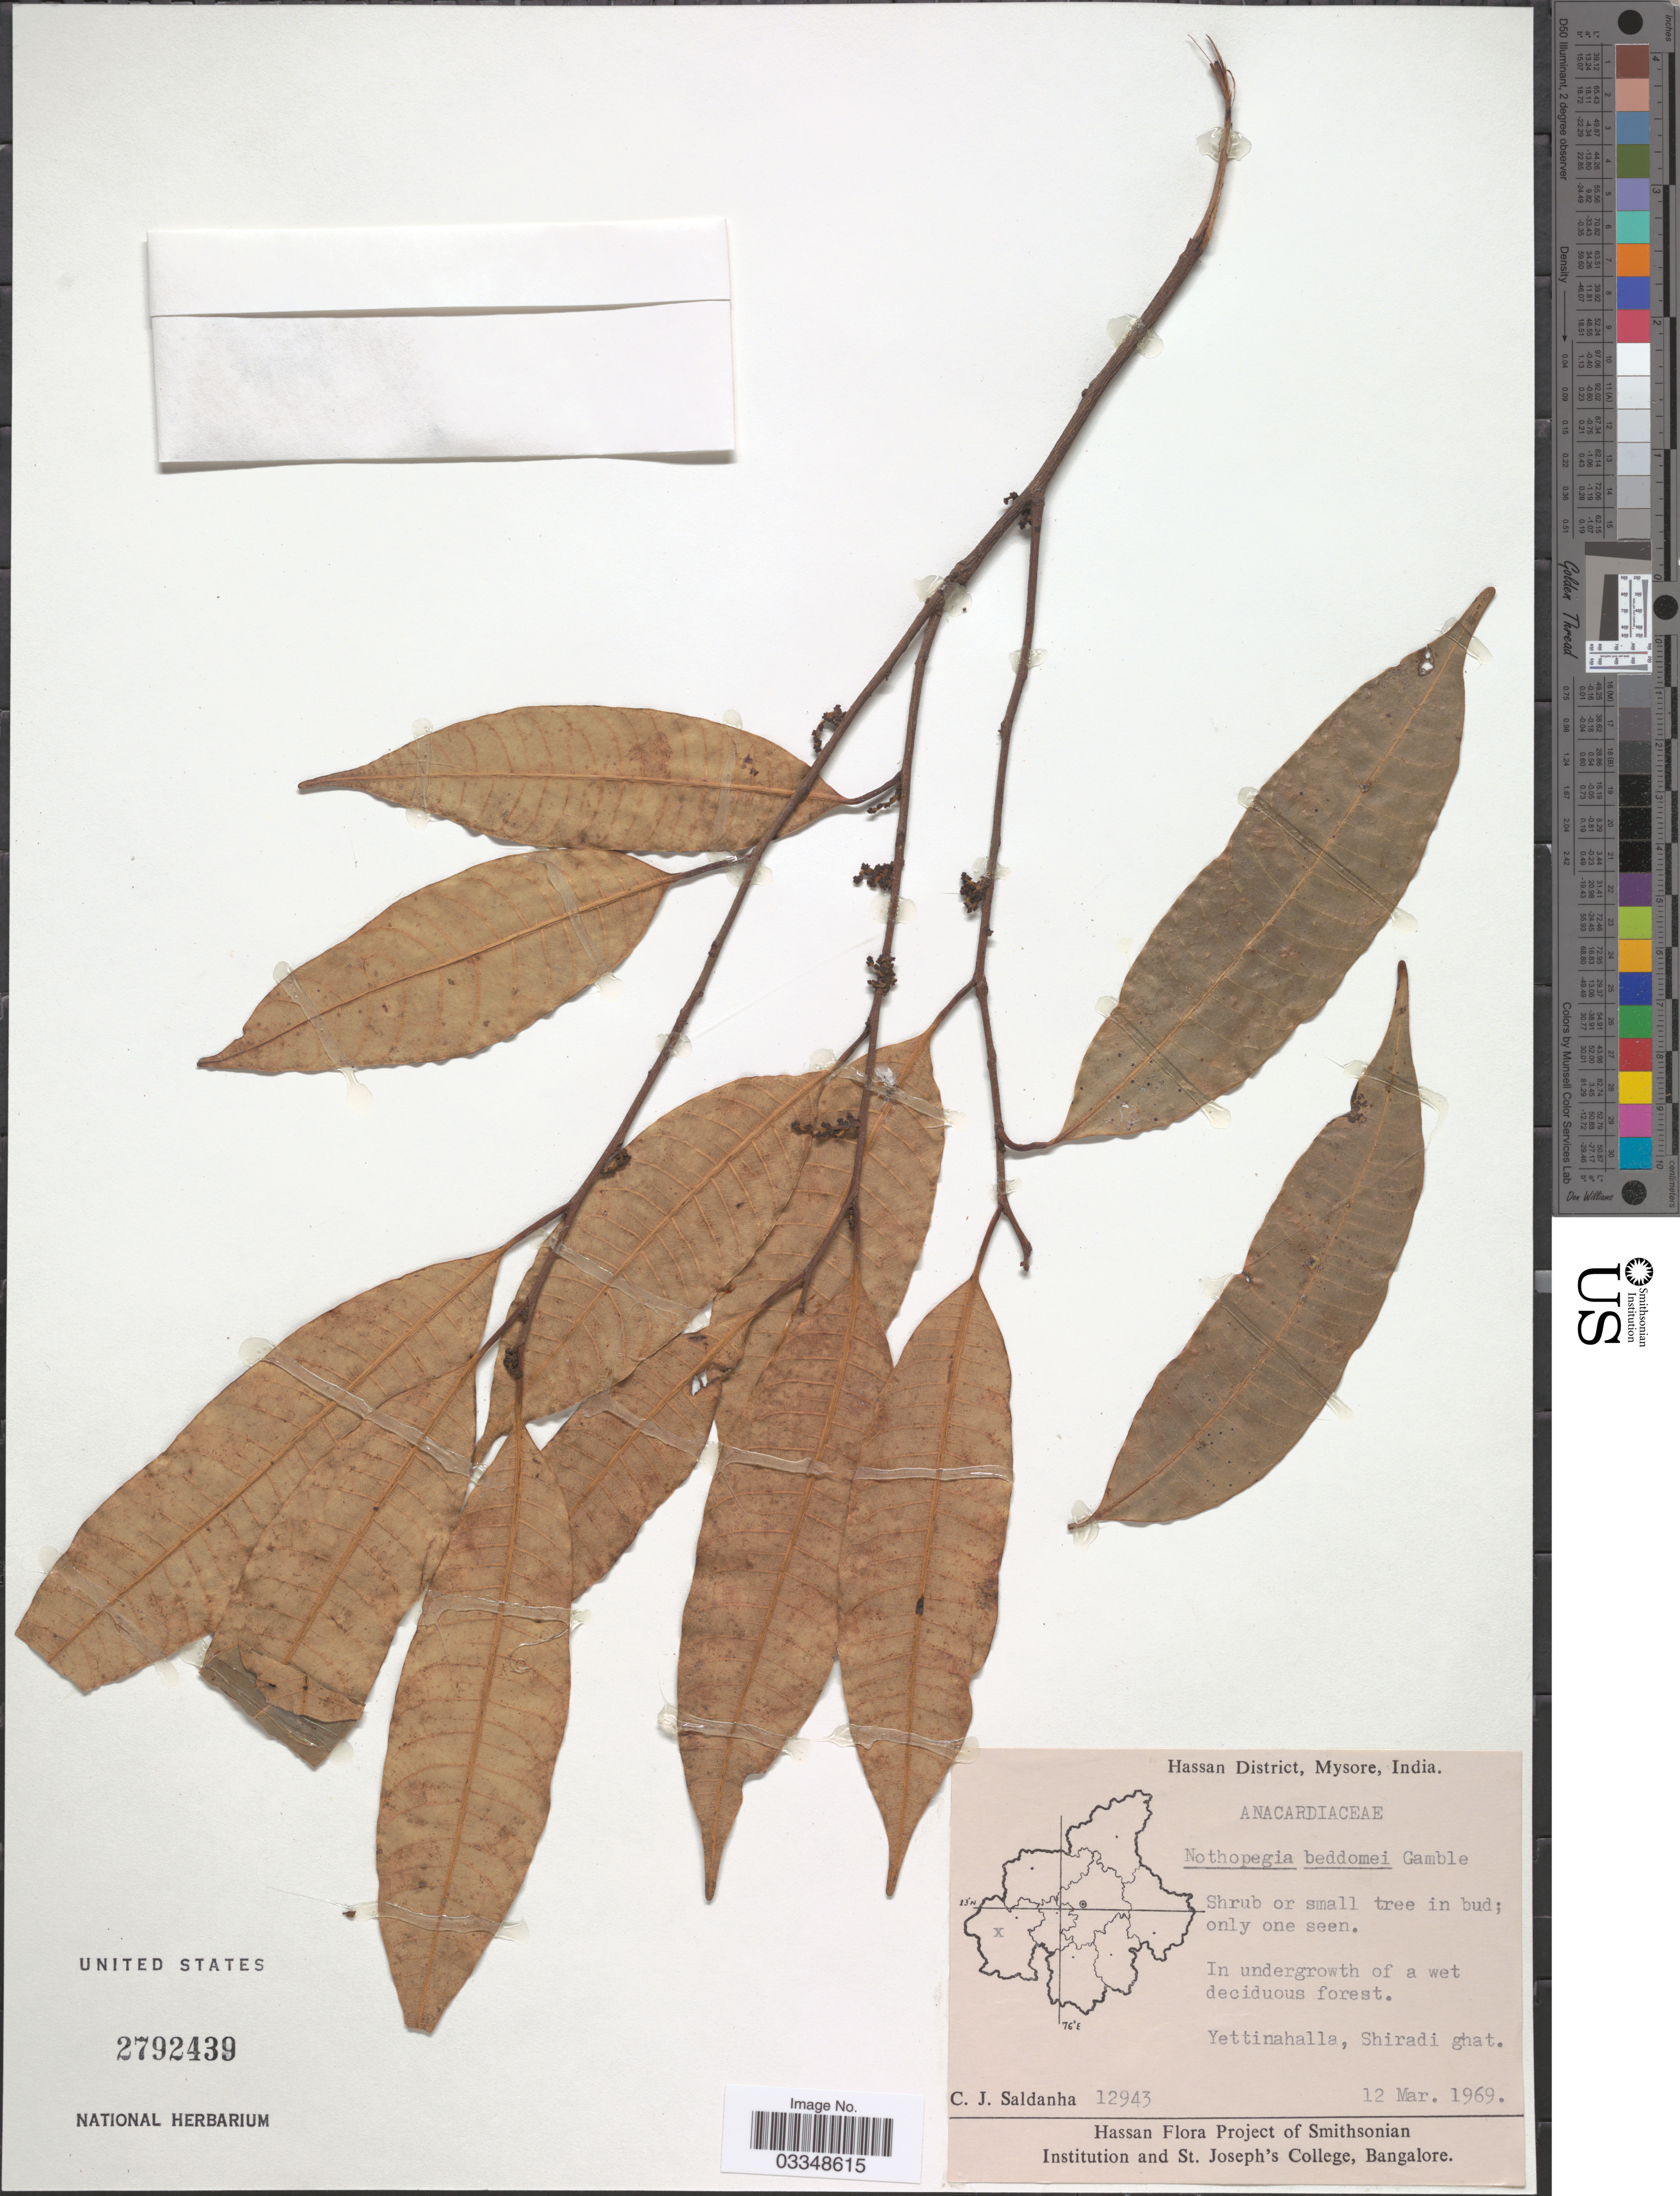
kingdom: Plantae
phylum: Tracheophyta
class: Magnoliopsida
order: Sapindales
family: Anacardiaceae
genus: Nothopegia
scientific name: Nothopegia beddomei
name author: Gamble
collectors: C. J. Saldanha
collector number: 12943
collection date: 1969-03-12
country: India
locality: Hassan District, Mysore. Yettinahalla, Shiradi ghat.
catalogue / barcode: US 2792439